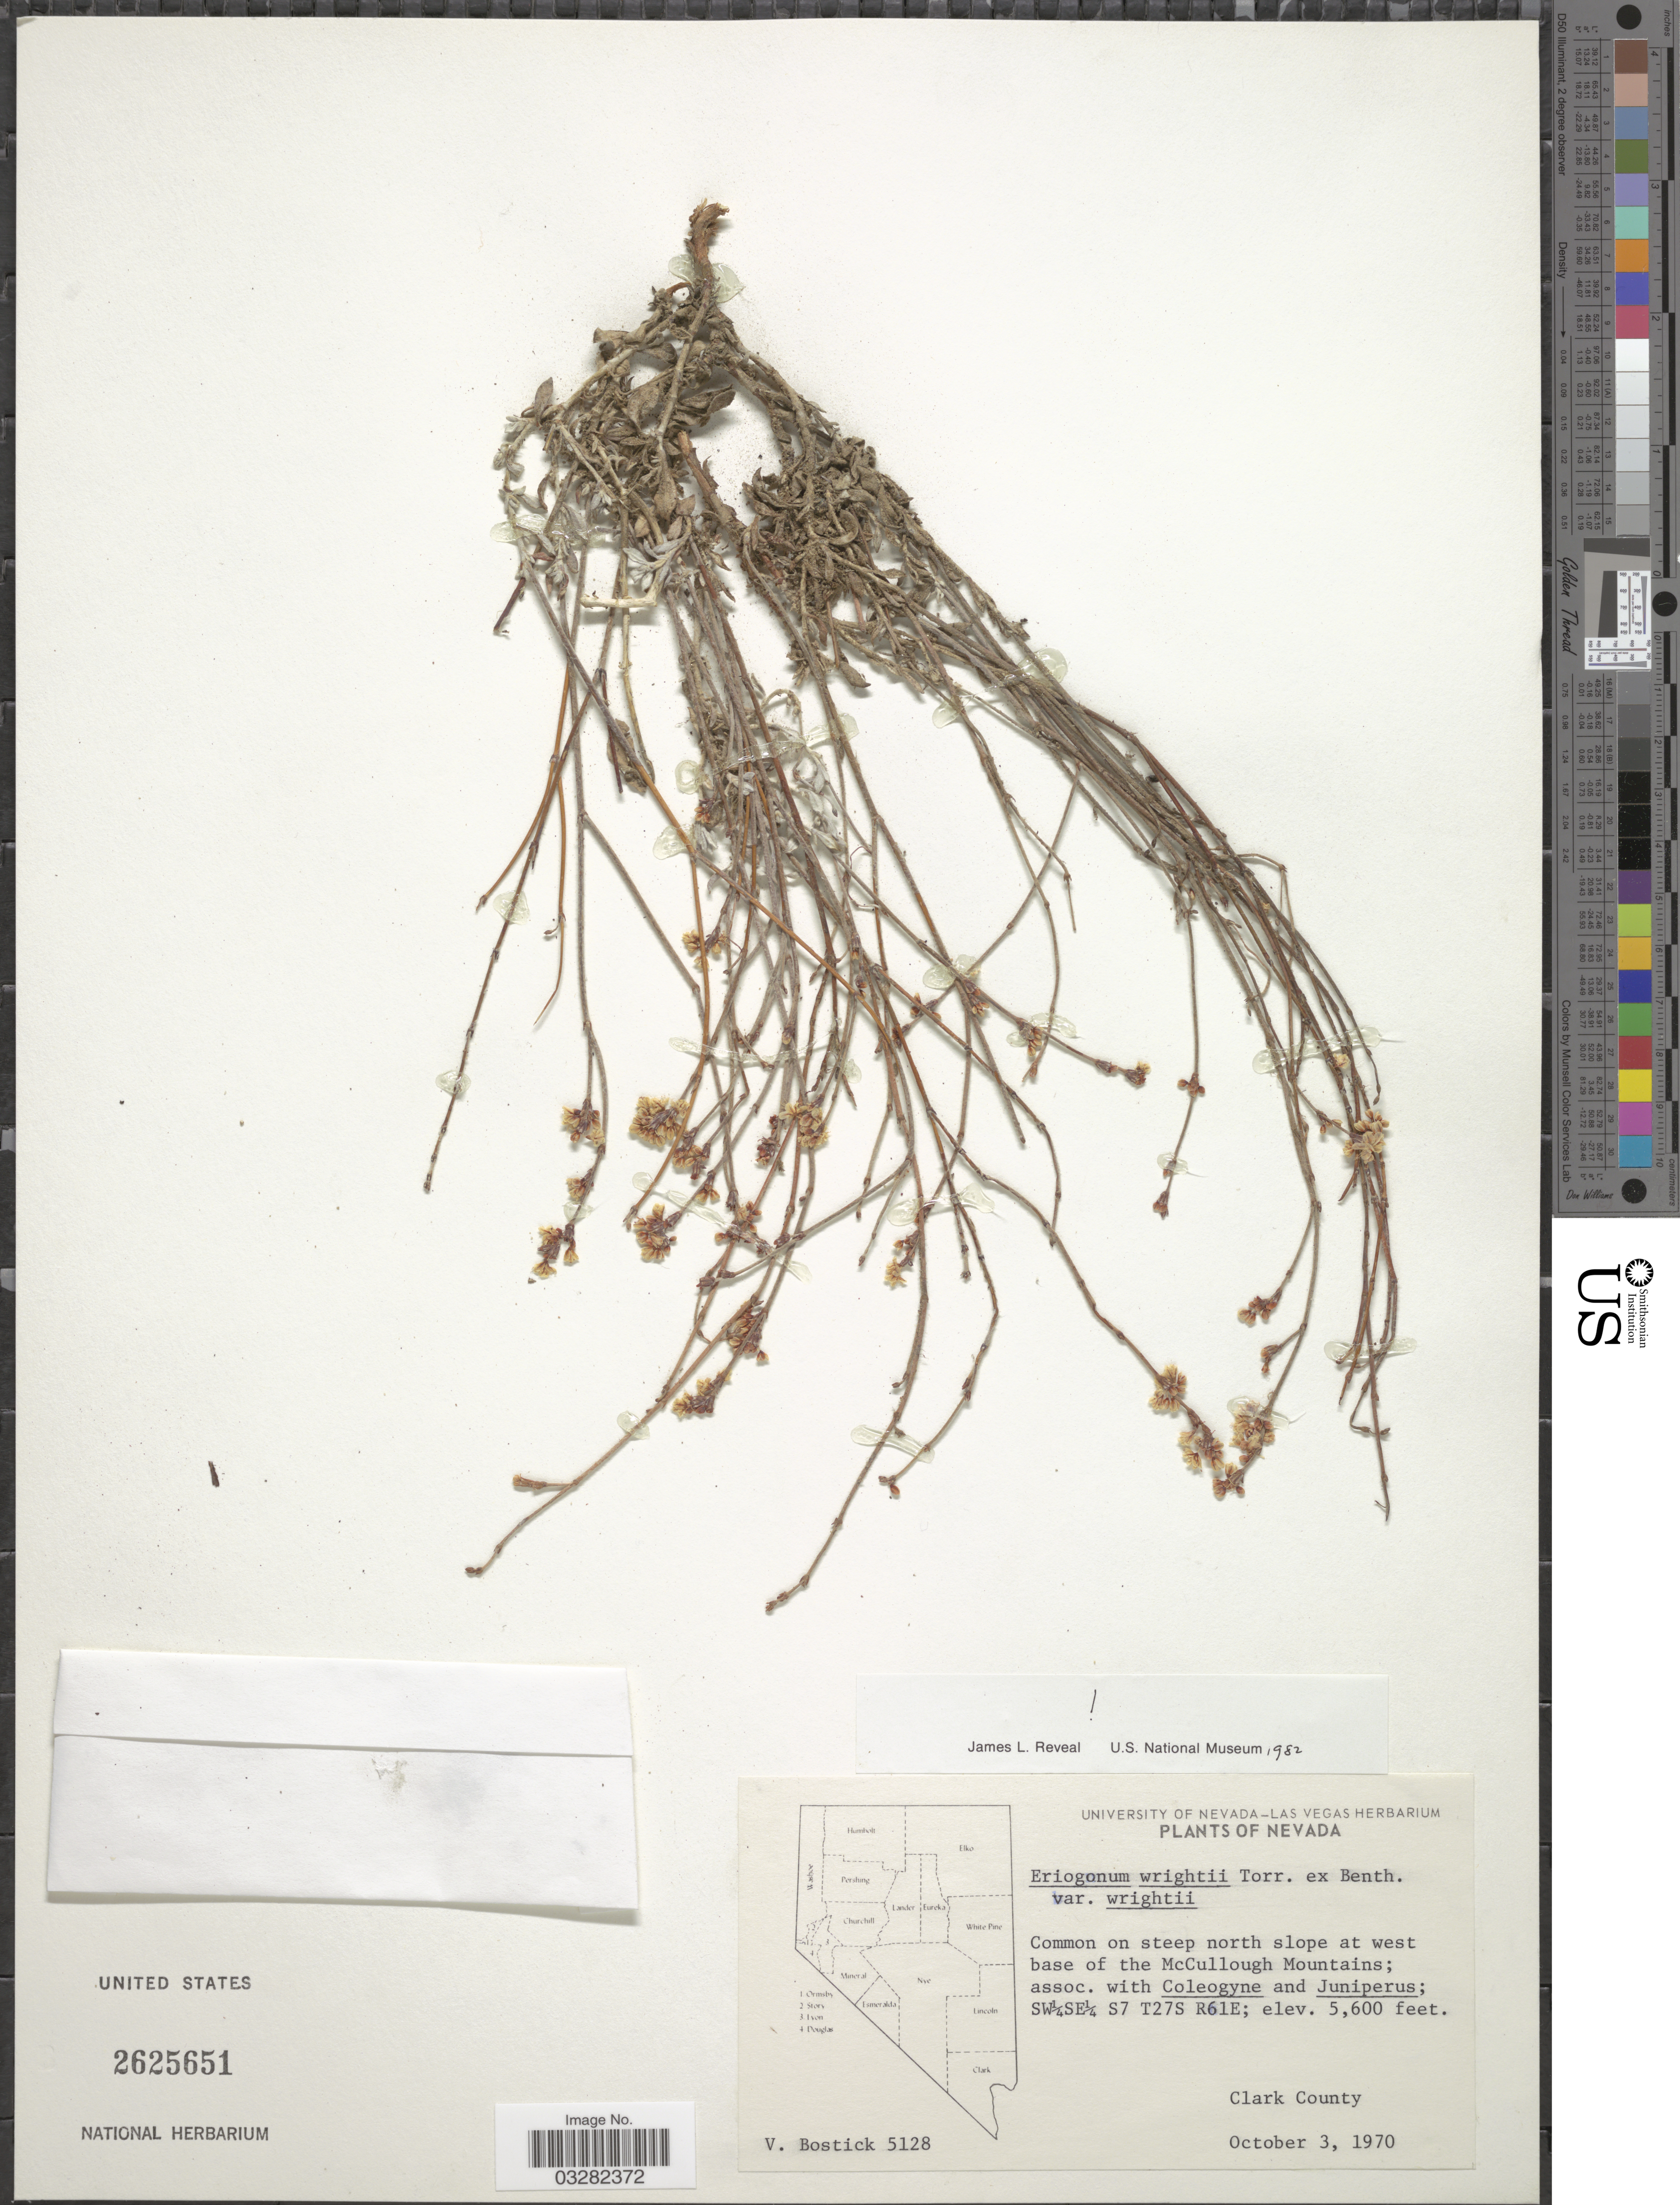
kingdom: Plantae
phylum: Tracheophyta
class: Magnoliopsida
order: Caryophyllales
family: Polygonaceae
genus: Eriogonum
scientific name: Eriogonum wrightii var. wrightii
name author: Torr. ex Benth.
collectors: V. Bostick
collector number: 5128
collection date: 1970-10-03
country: United States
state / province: Nevada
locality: On steep north slope at west base of the McCullough Mountains. SW¼SE¼ S7 T27S R61E. Clark County.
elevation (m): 1707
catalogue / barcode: US 2625651